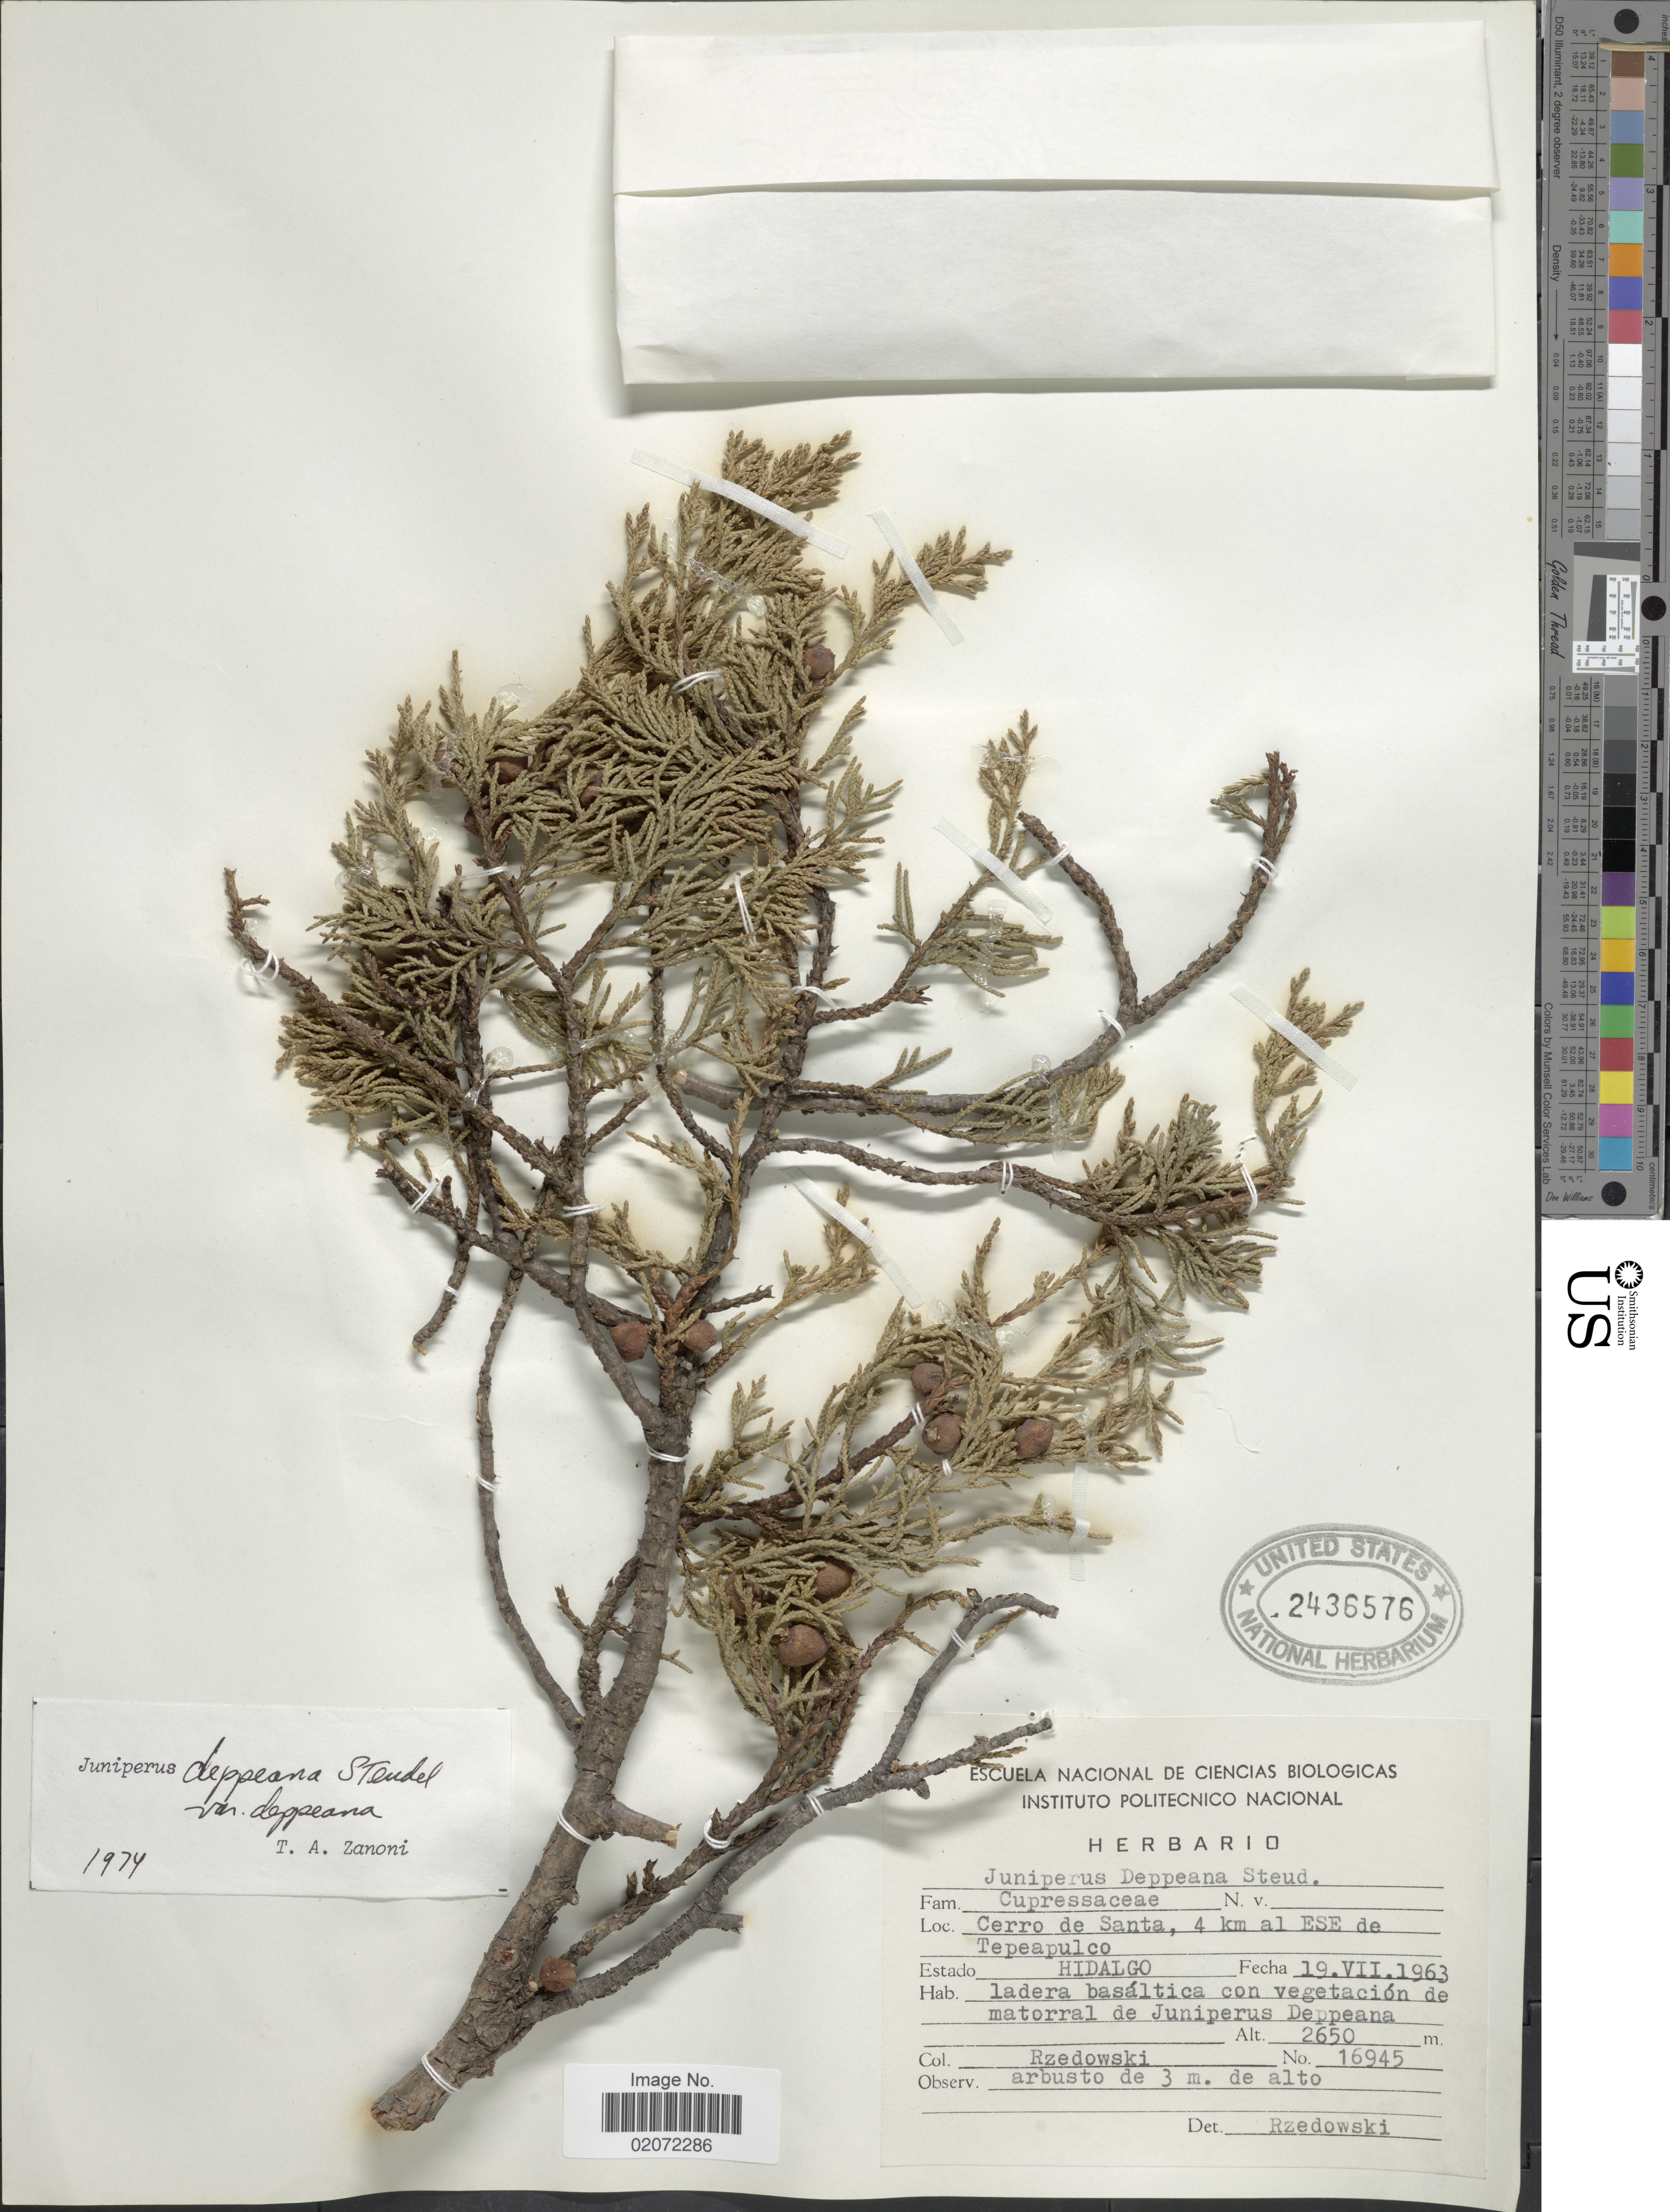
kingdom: Plantae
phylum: Tracheophyta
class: Pinopsida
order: Pinales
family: Cupressaceae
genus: Juniperus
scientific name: Juniperus deppeana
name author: Steud.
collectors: Rzedowski, --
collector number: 16945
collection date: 1963-07-19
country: Mexico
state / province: Hidalgo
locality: Cerro de Santa, 4 km al ESE de Tepeapulco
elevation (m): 2650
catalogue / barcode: US 2436576